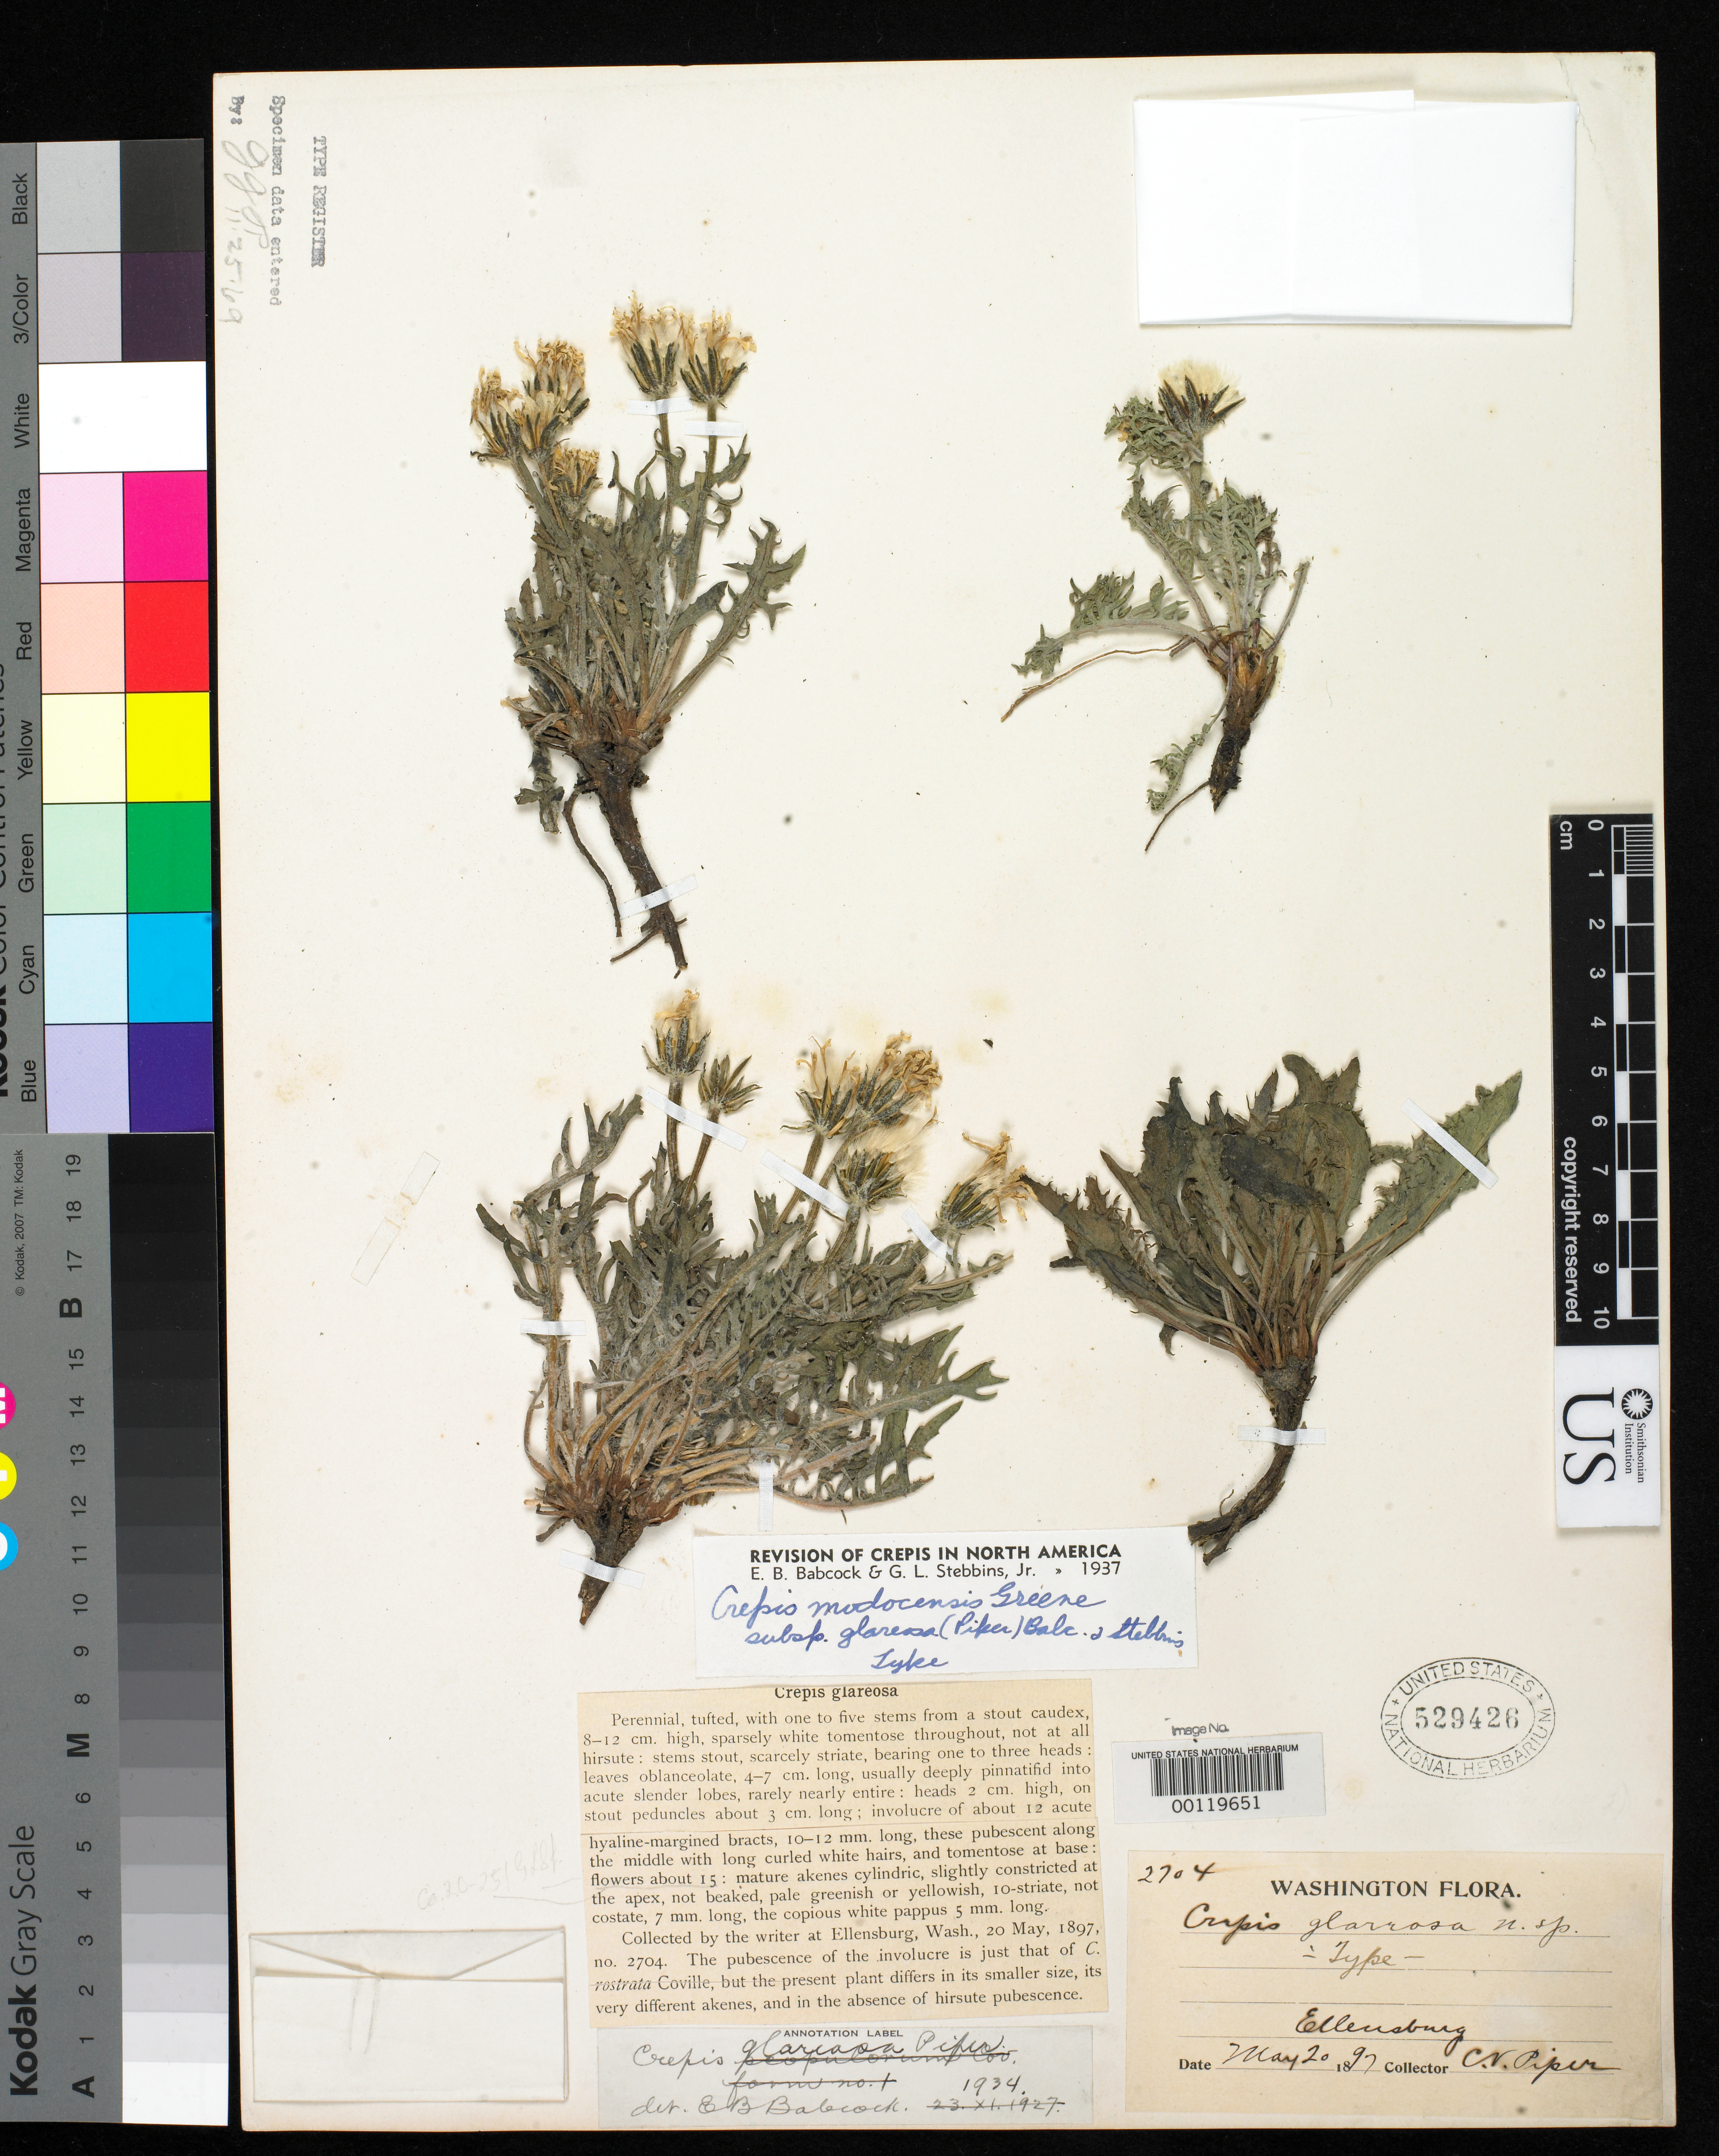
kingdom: Plantae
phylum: Tracheophyta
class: Magnoliopsida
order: Asterales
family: Asteraceae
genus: Crepis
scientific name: Crepis glareosa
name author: Piper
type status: Holotype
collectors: C. V. Piper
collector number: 2704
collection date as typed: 20 May 1897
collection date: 1897-05-20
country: United States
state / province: Washington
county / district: Kittitas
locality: Ellensburg.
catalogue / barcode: US 529426